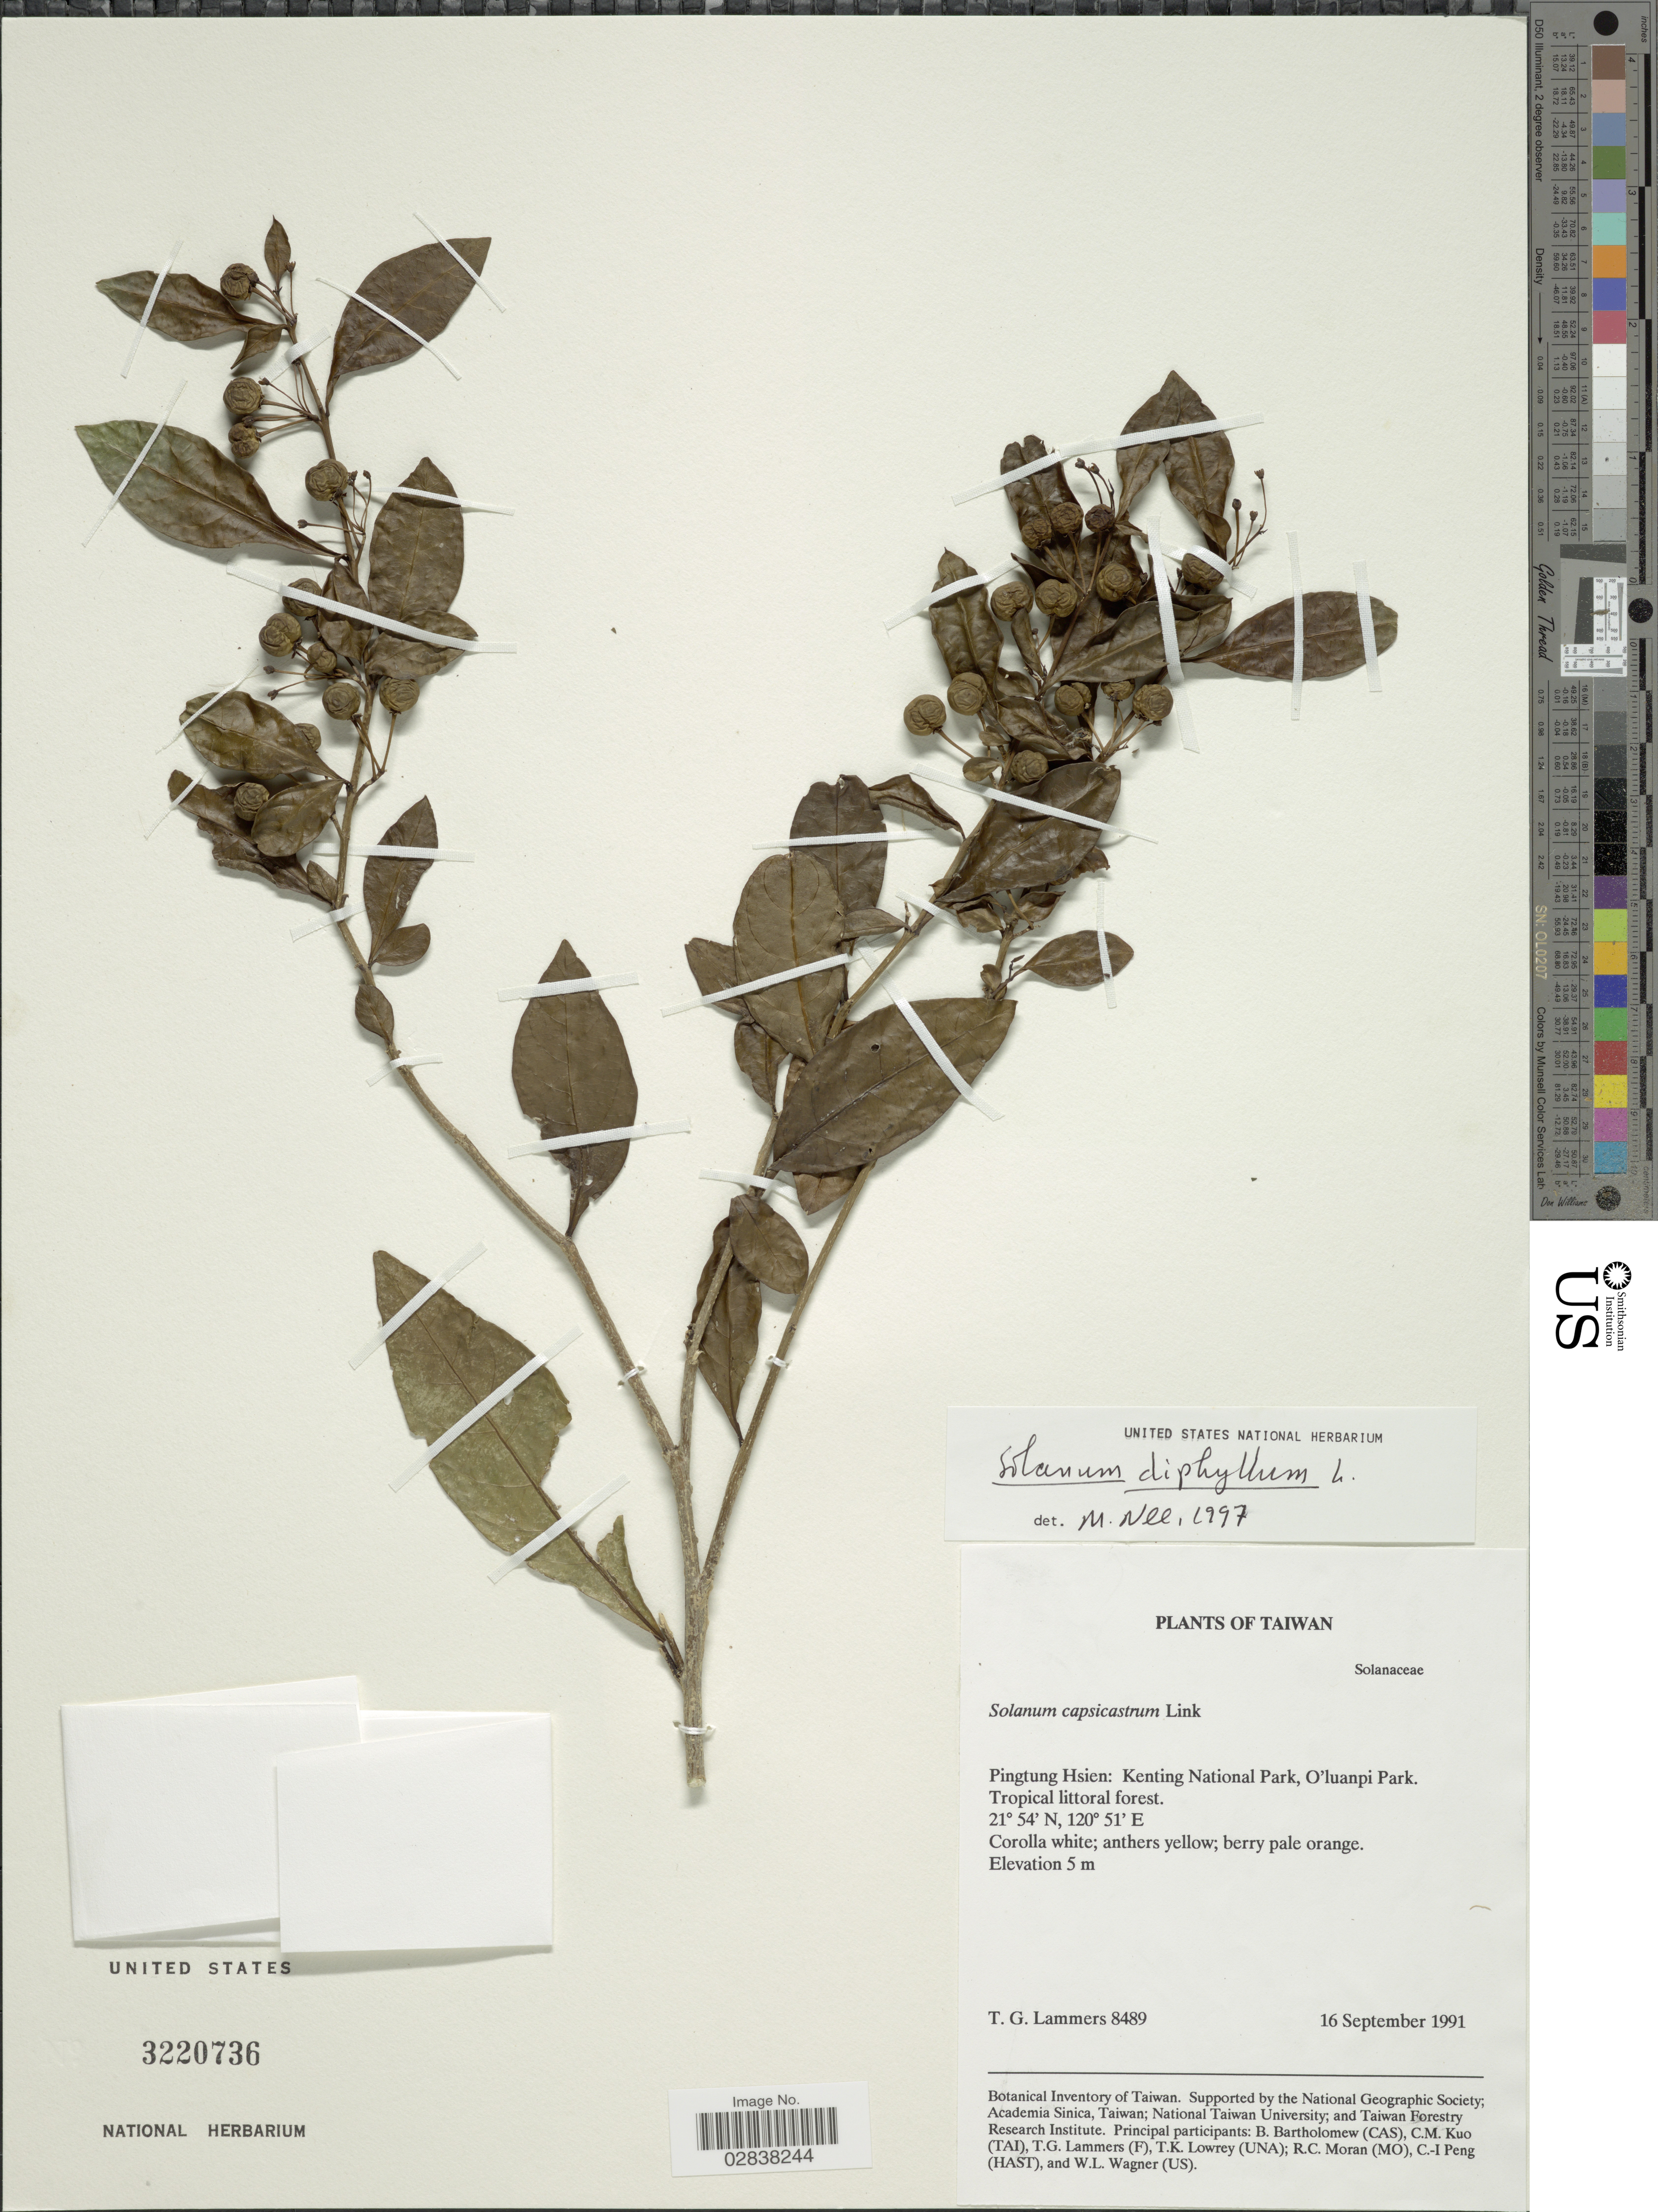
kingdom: Plantae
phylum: Tracheophyta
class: Magnoliopsida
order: Solanales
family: Solanaceae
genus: Solanum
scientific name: Solanum diphyllum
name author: L.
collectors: T. Lammers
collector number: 8489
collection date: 1991-09-16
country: Taiwan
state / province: Pingtung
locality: Pingtung Hsien, Kenting National Park, O'luanpi Park.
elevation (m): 5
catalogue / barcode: US 3220736